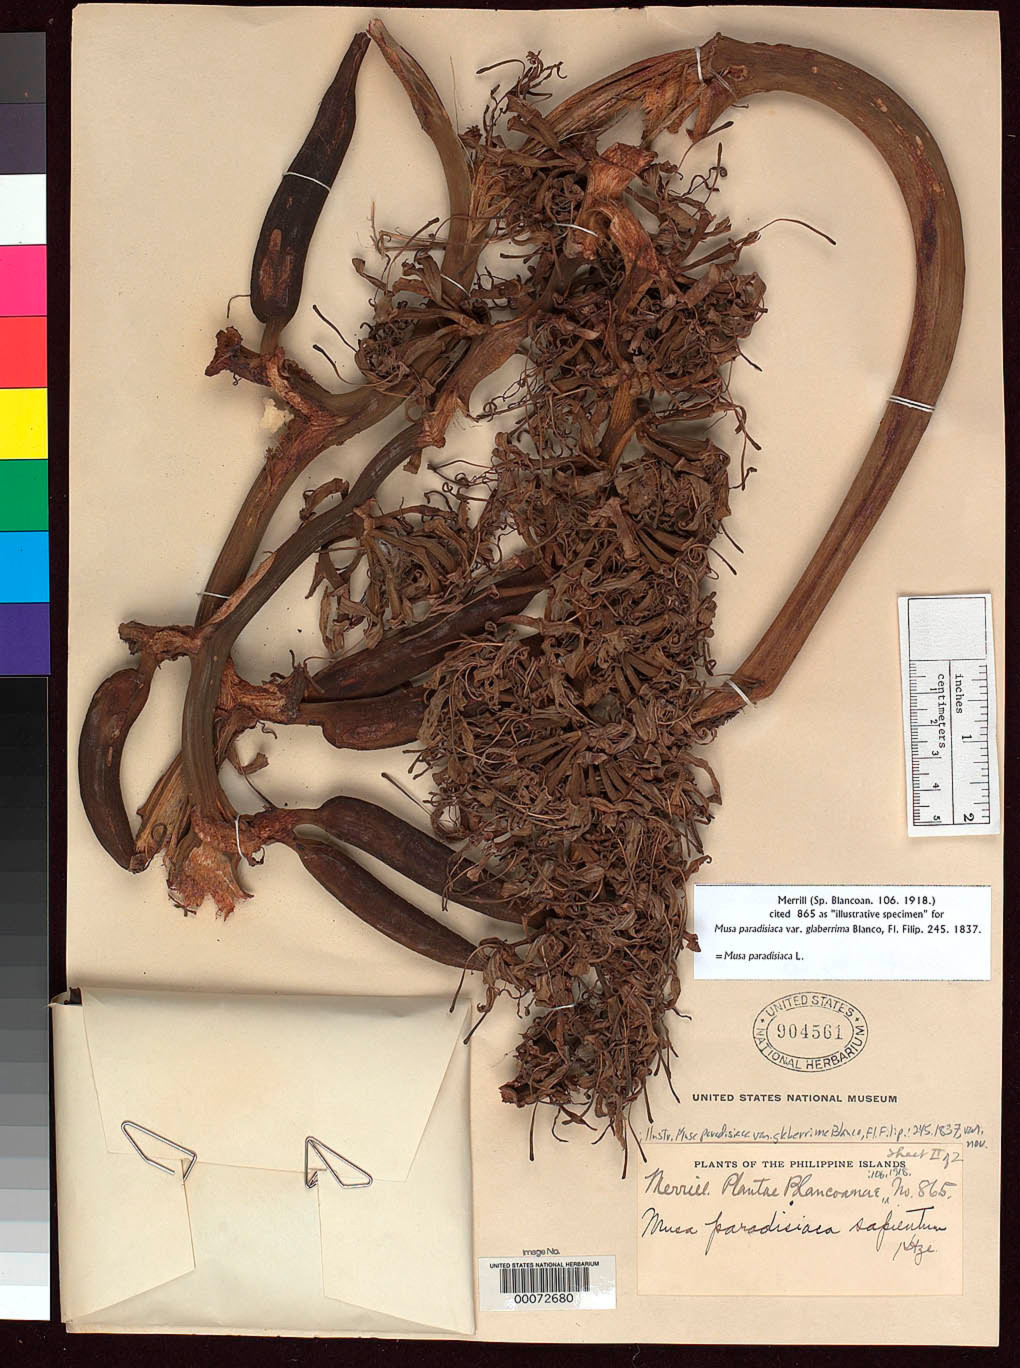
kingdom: Plantae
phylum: Tracheophyta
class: Liliopsida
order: Zingiberales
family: Musaceae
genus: Musa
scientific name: Musa x paradisiaca var. glaberrima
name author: Blanco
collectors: M. Ramos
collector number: Sp. Blancoan. 0865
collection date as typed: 14 Feb 1915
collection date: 1915-02-14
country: Philippines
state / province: Calabarzon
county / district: Batangas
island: Luzon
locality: Balayan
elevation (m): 12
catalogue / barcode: US 904561